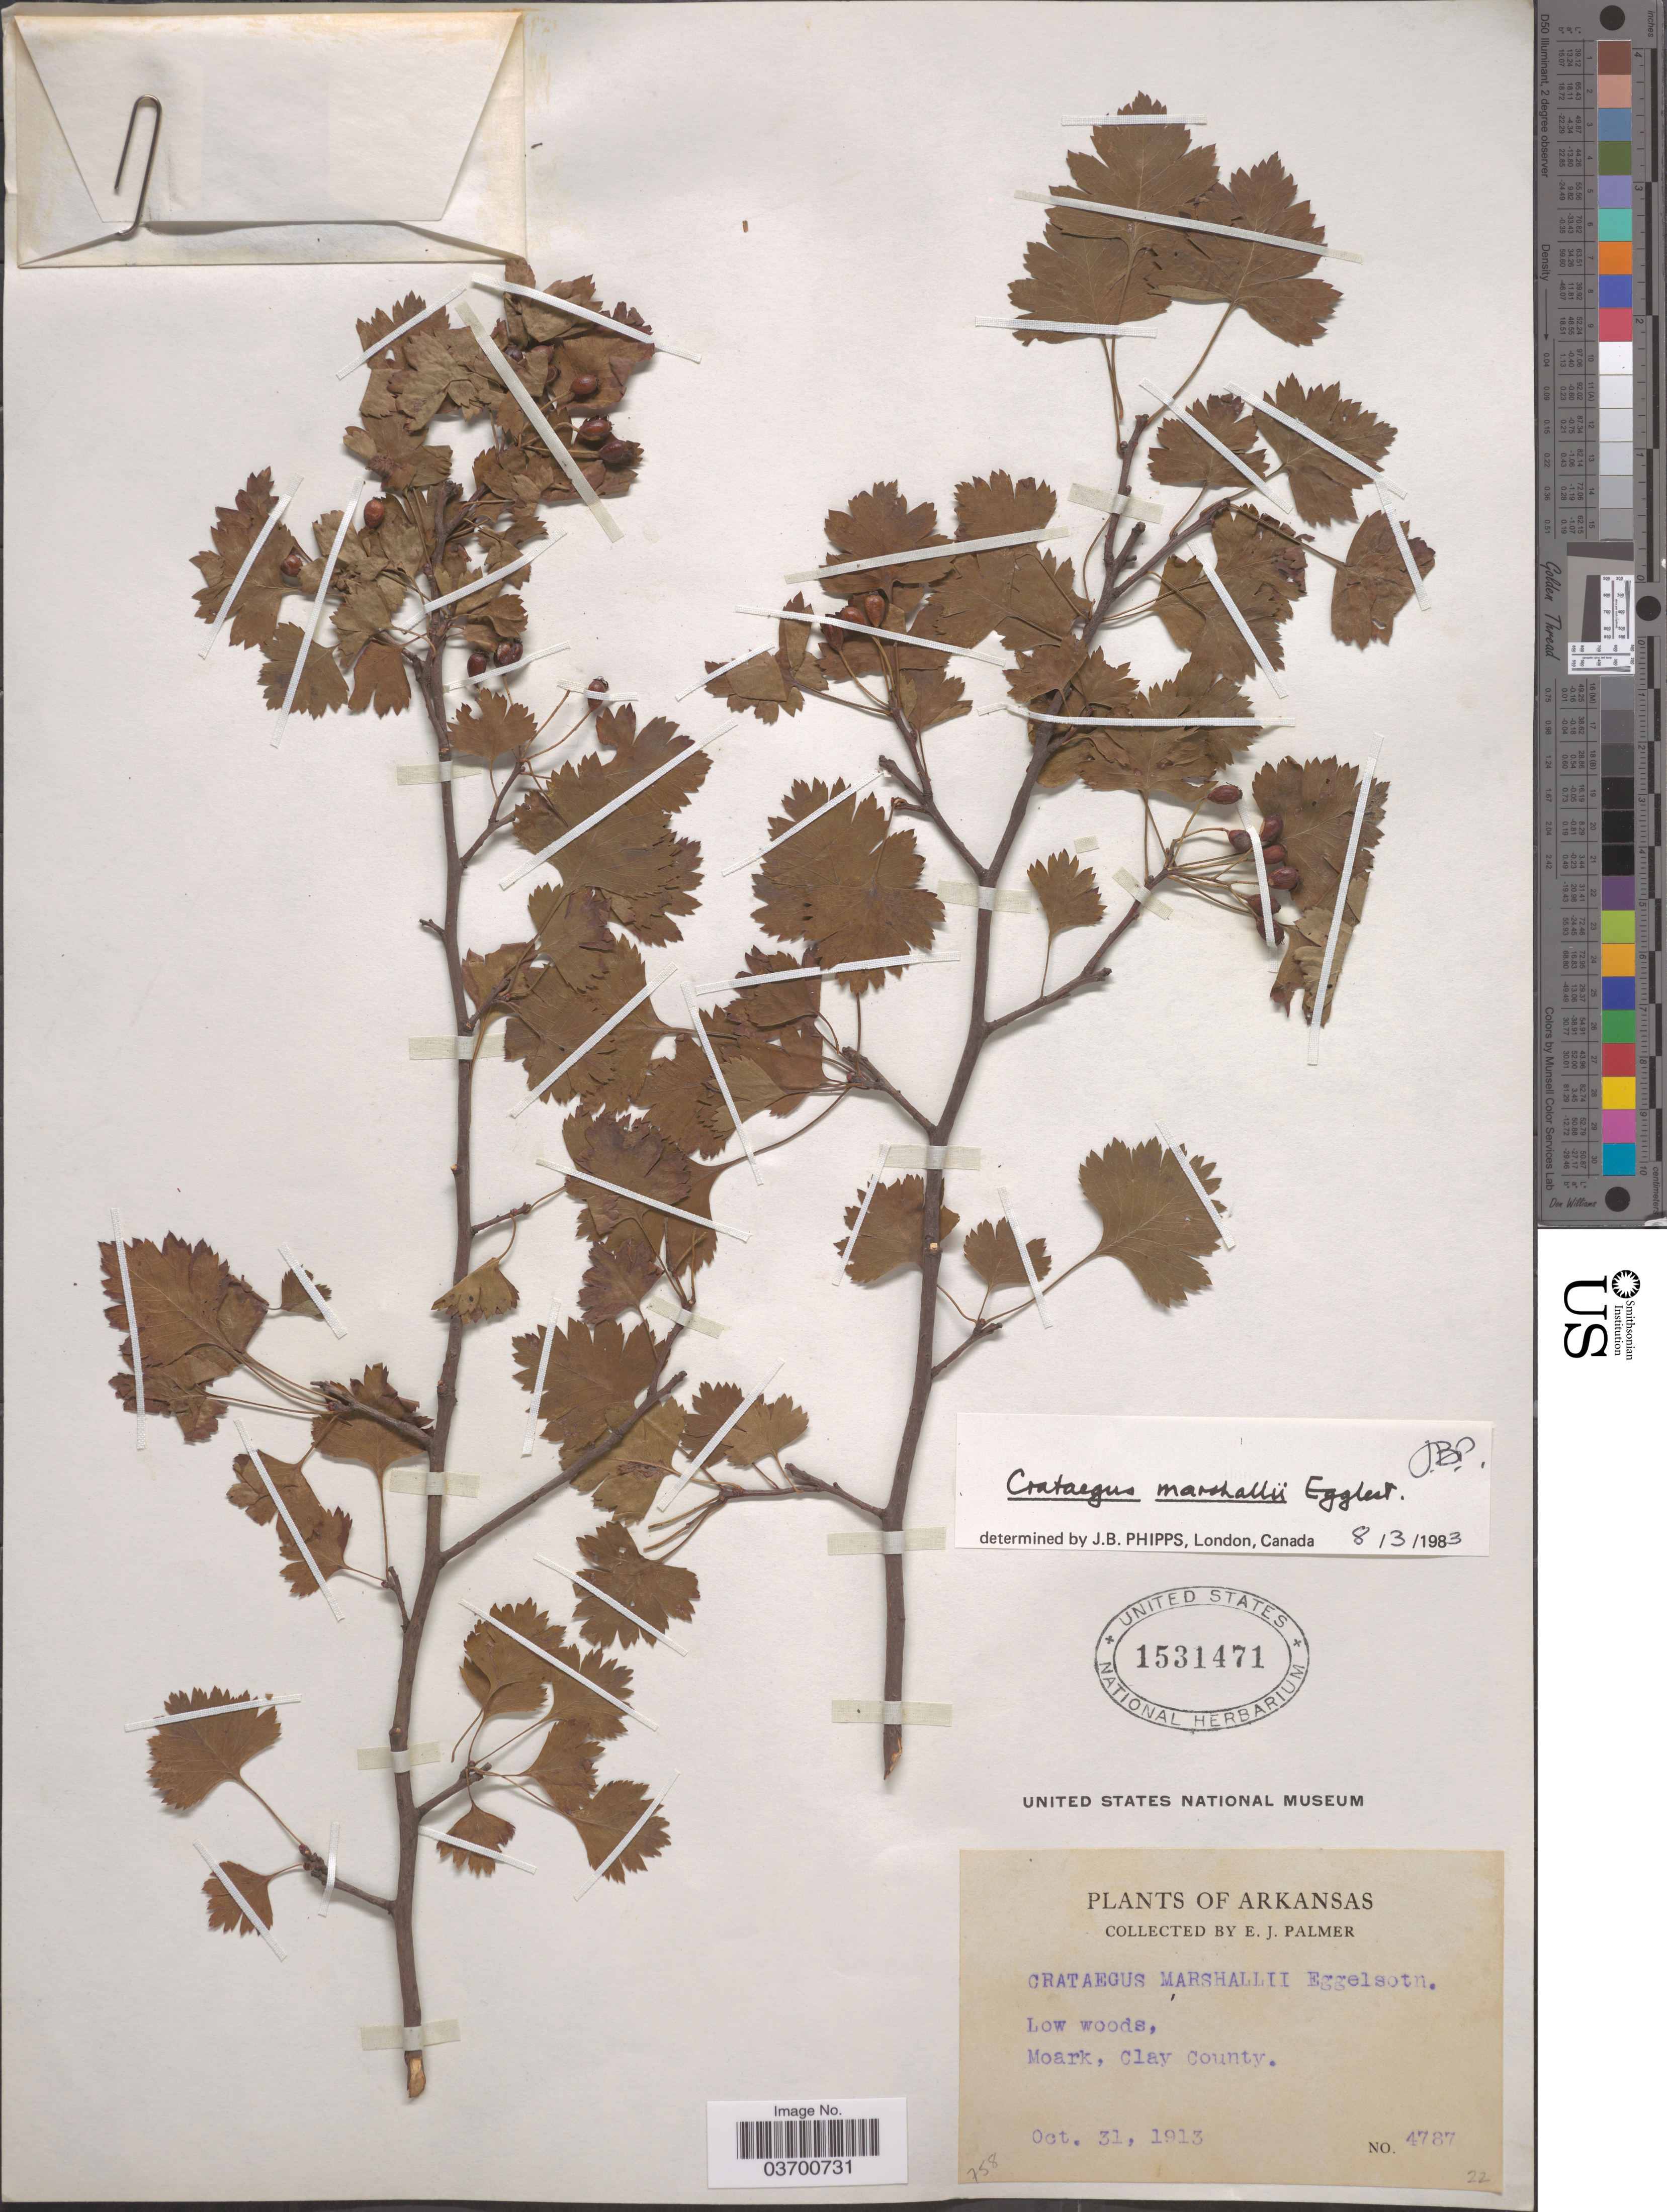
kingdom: Plantae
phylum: Tracheophyta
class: Magnoliopsida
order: Rosales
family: Rosaceae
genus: Crataegus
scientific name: Crataegus marshallii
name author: Eggl.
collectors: E. J. Palmer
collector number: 4787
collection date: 1913-10-31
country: United States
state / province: Arkansas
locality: Moark, Clay County.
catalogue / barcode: US 1531471